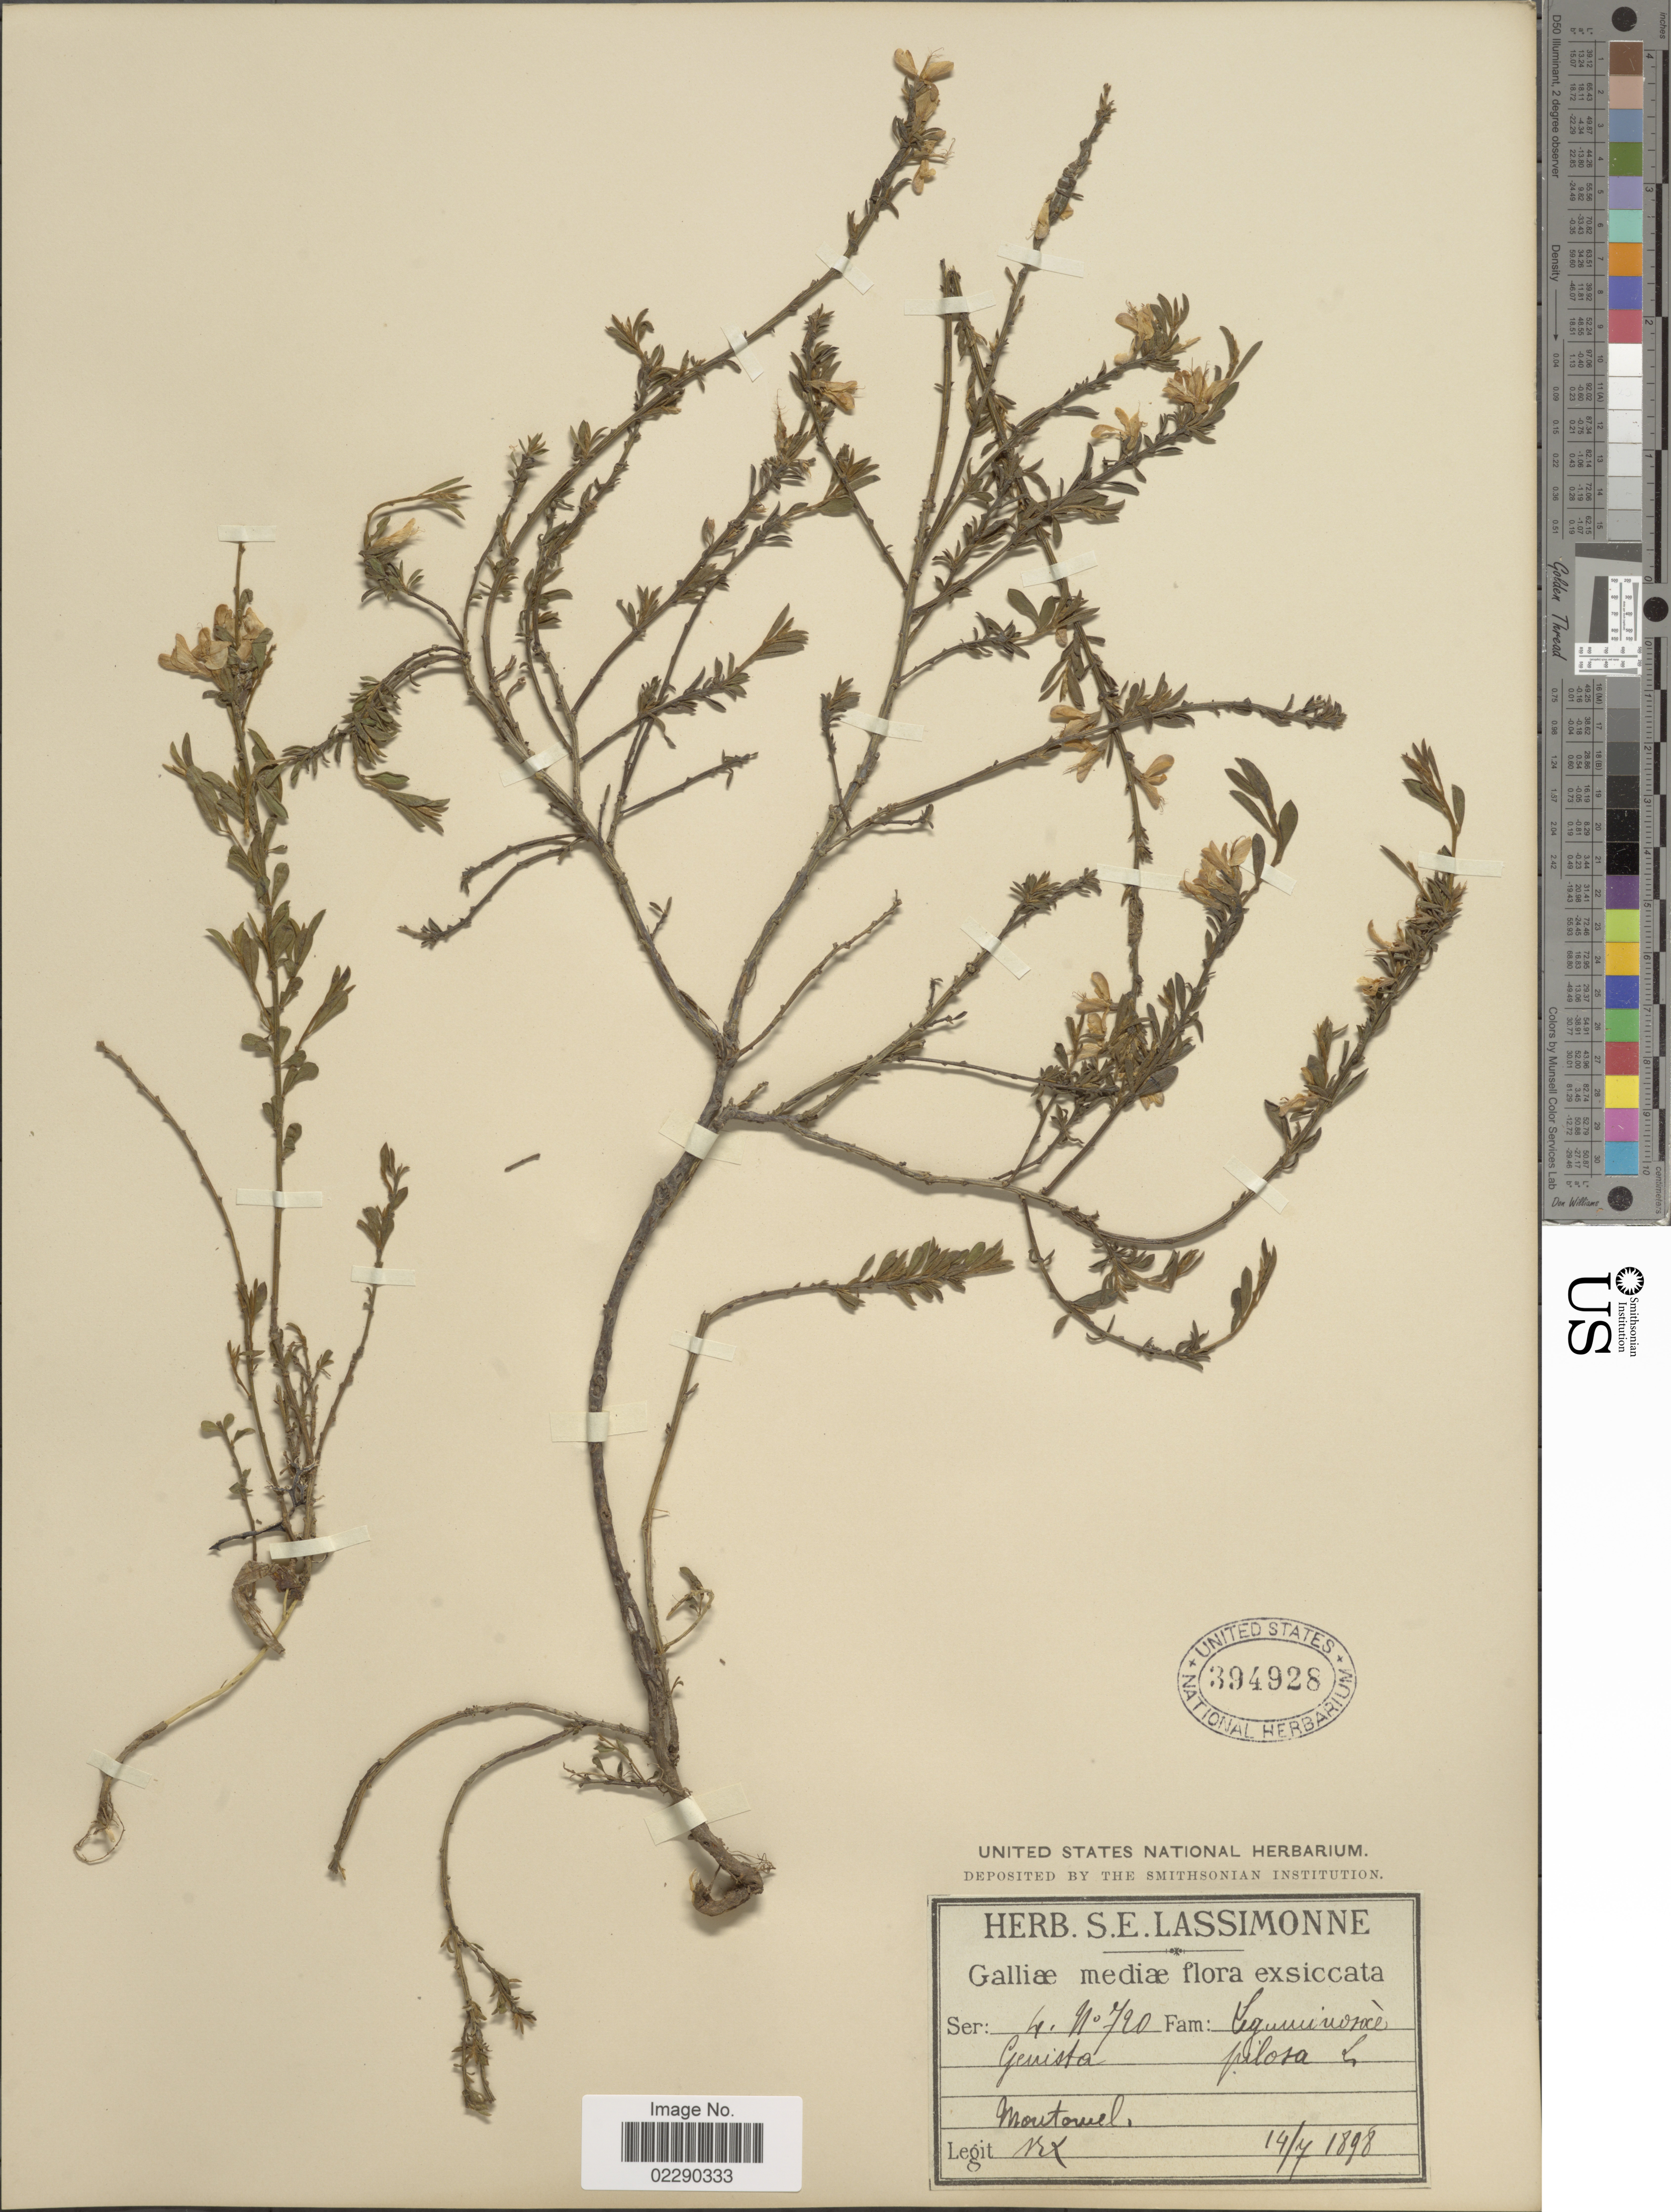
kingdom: Plantae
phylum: Tracheophyta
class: Magnoliopsida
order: Fabales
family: Fabaceae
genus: Genista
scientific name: Genista pilosa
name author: L.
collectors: S. Lassimonne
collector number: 4/720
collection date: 1898-07-14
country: France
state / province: Auvergne-Rhône-Alpes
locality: Galliæ [France]. Montoncel.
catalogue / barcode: US 394928